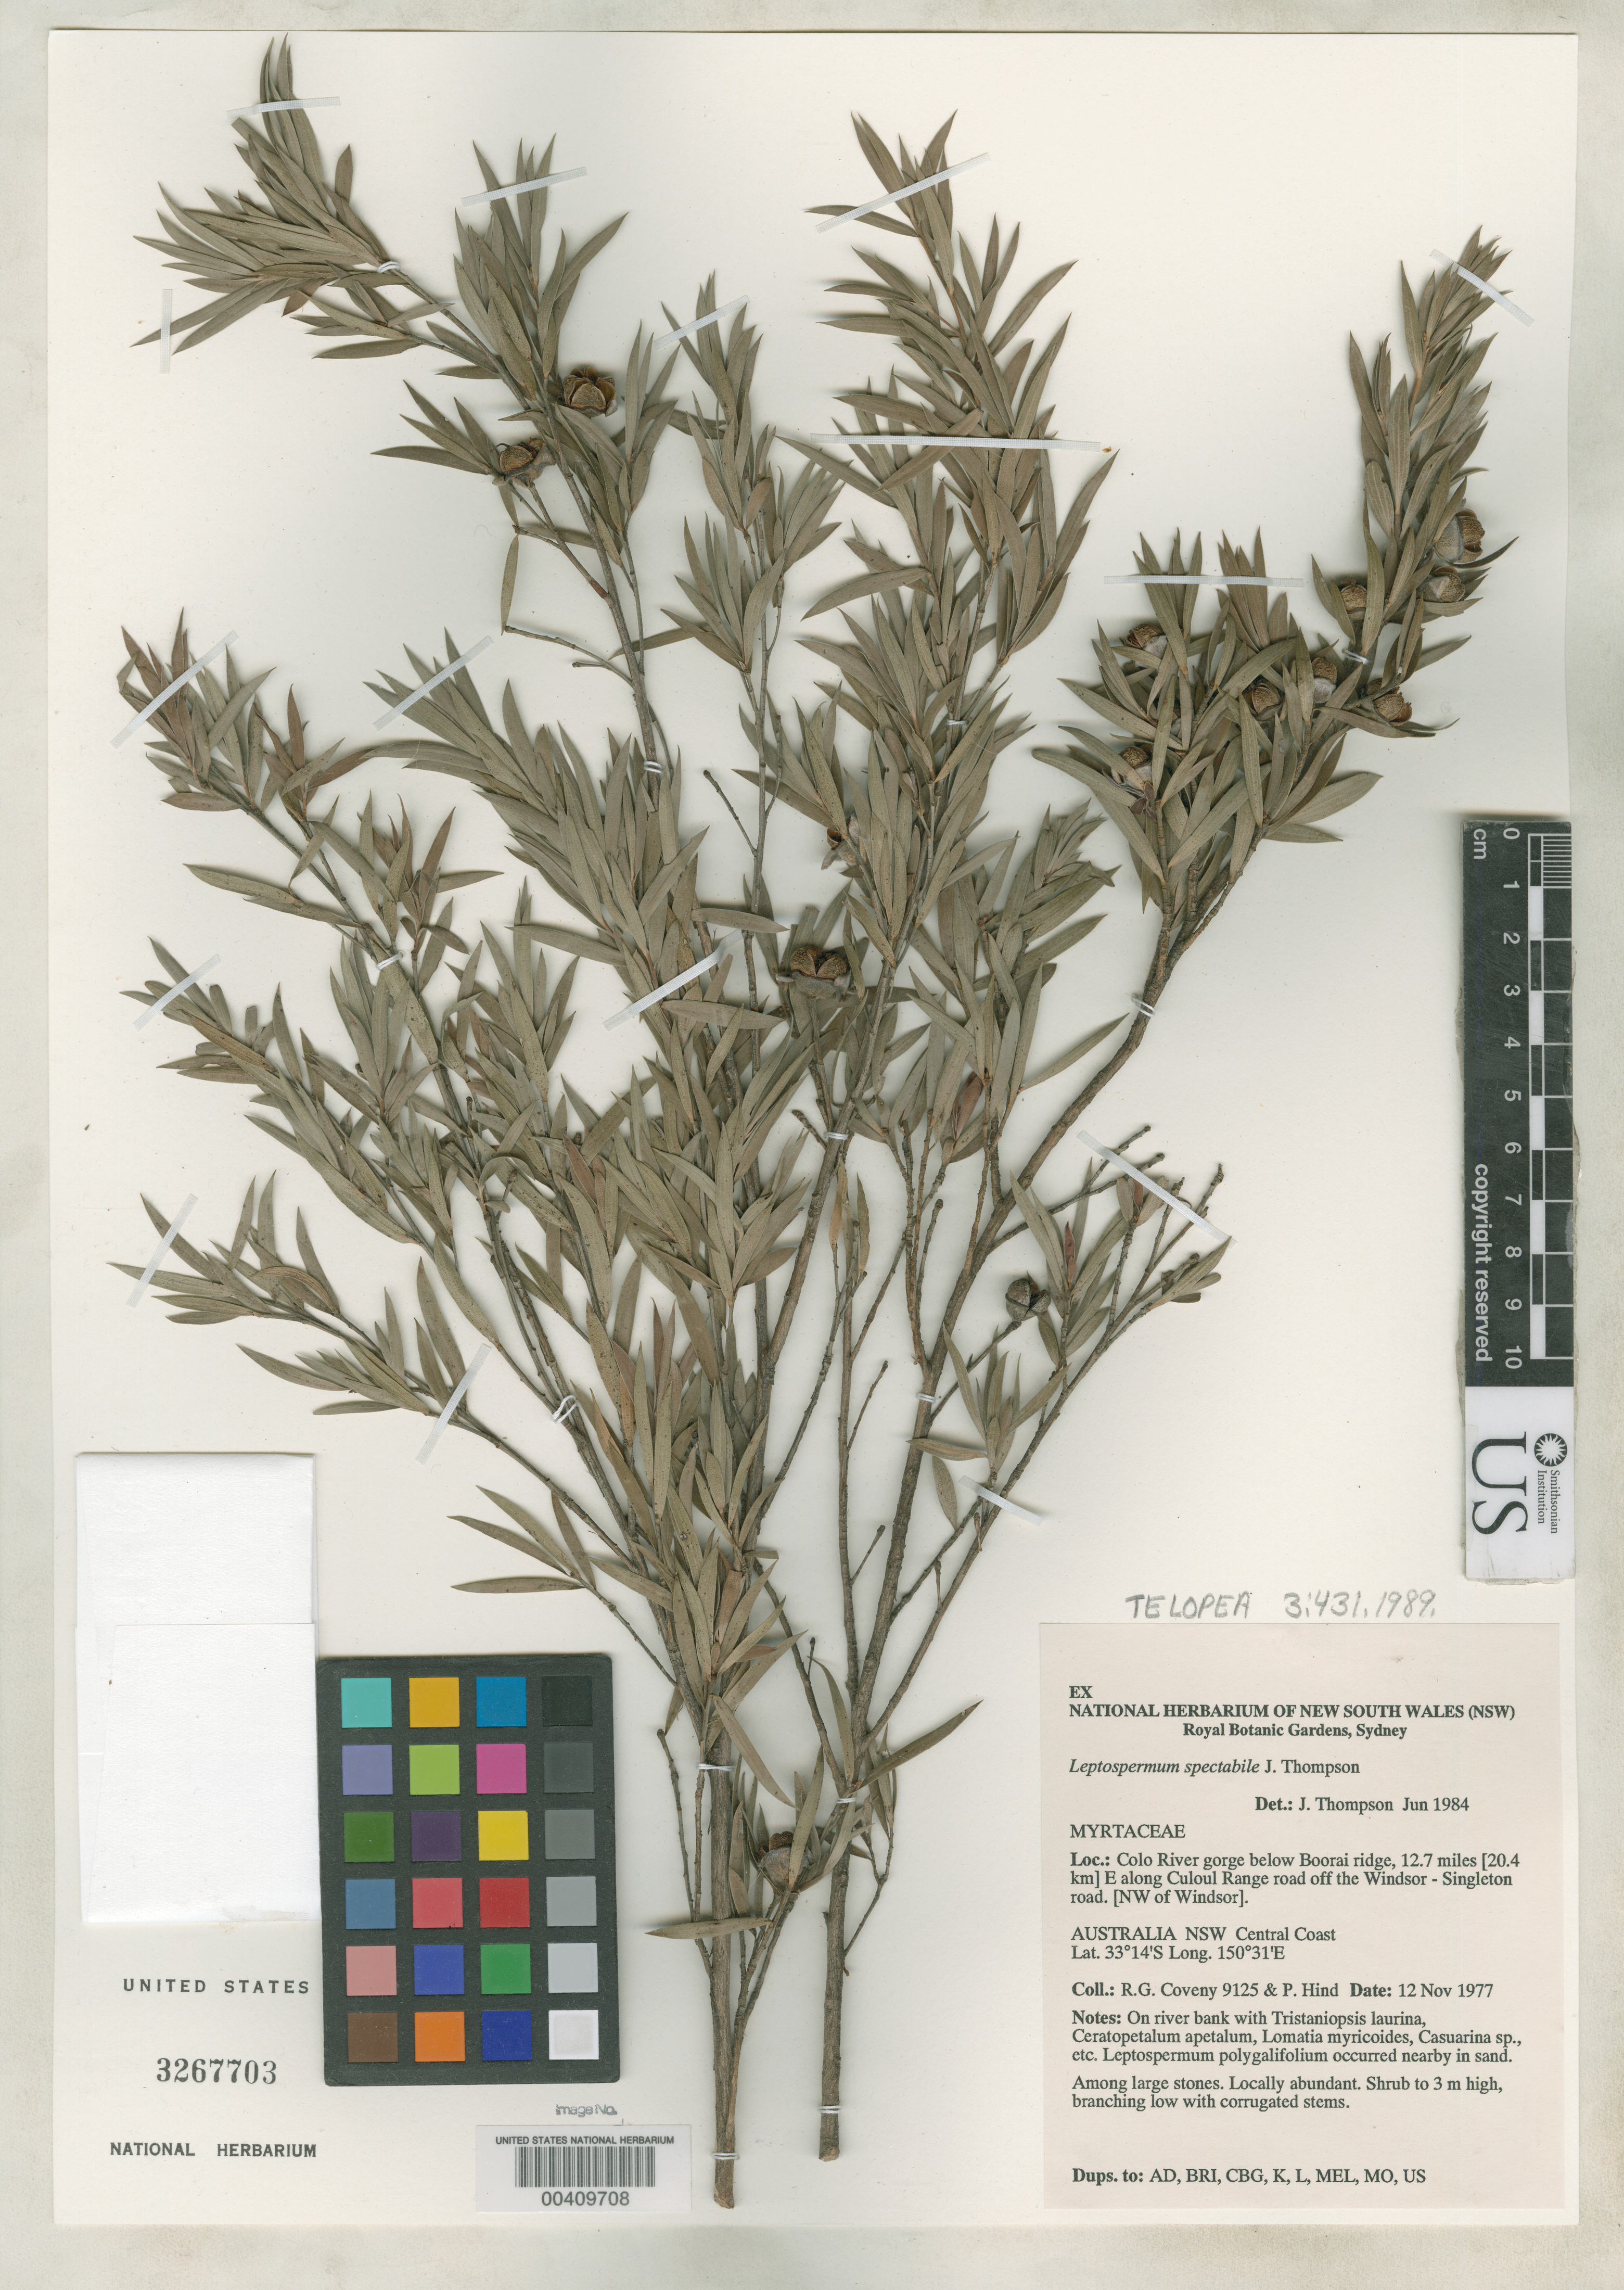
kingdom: Plantae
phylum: Tracheophyta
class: Magnoliopsida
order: Myrtales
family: Myrtaceae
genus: Leptospermum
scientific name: Leptospermum spectabile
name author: Joy Thomps.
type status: Isotype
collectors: R. Coveny & P. Hind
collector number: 9125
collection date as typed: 12 Nov 1977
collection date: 1977-11-12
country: Australia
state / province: New South Wales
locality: Colo River Gorge below Boorai Ridge, 12.7 mi (20.4 km) E along Culoul Range Road off Windsor-Singleton Road (NW of Windsor).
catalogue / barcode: US 3267703